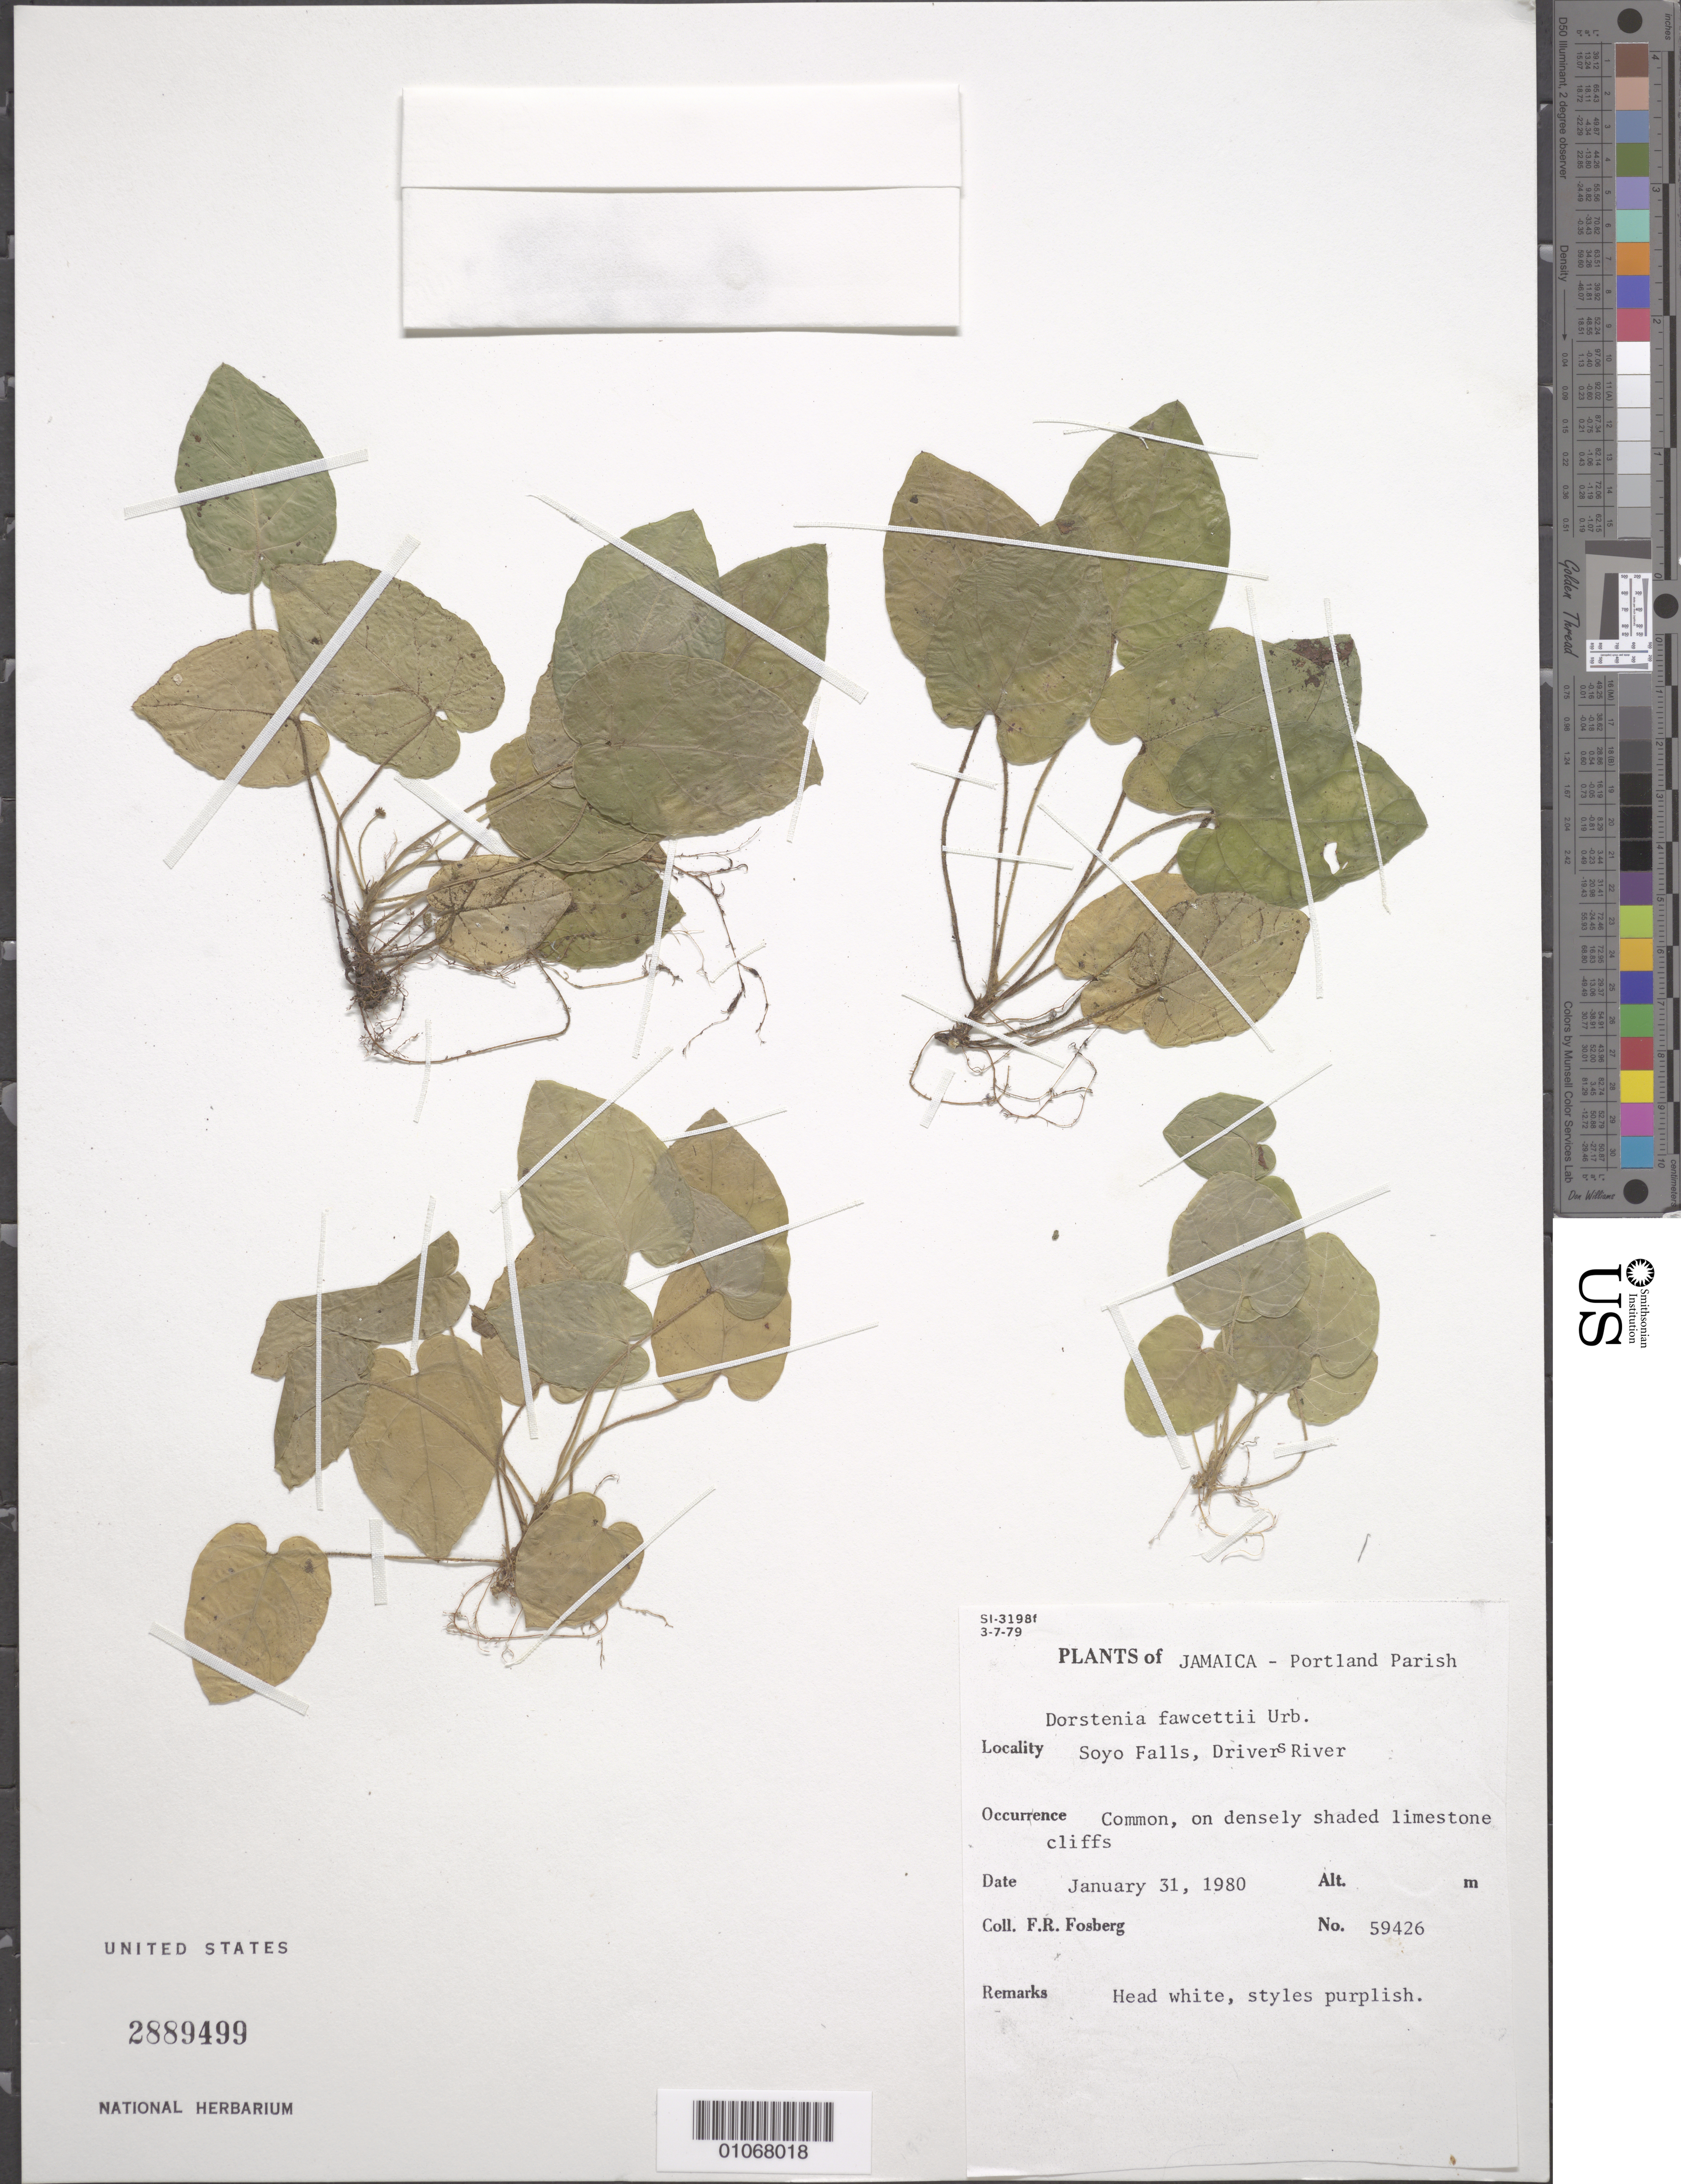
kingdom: Plantae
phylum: Tracheophyta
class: Magnoliopsida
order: Rosales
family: Moraceae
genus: Dorstenia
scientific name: Dorstenia fawcettii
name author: Urb.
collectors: F. R. Fosberg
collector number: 59426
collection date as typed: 31 Jan 1980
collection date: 1980-01-31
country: Jamaica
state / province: Portland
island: Jamaica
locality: Soyo falls, Drivers river.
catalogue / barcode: US 2889499